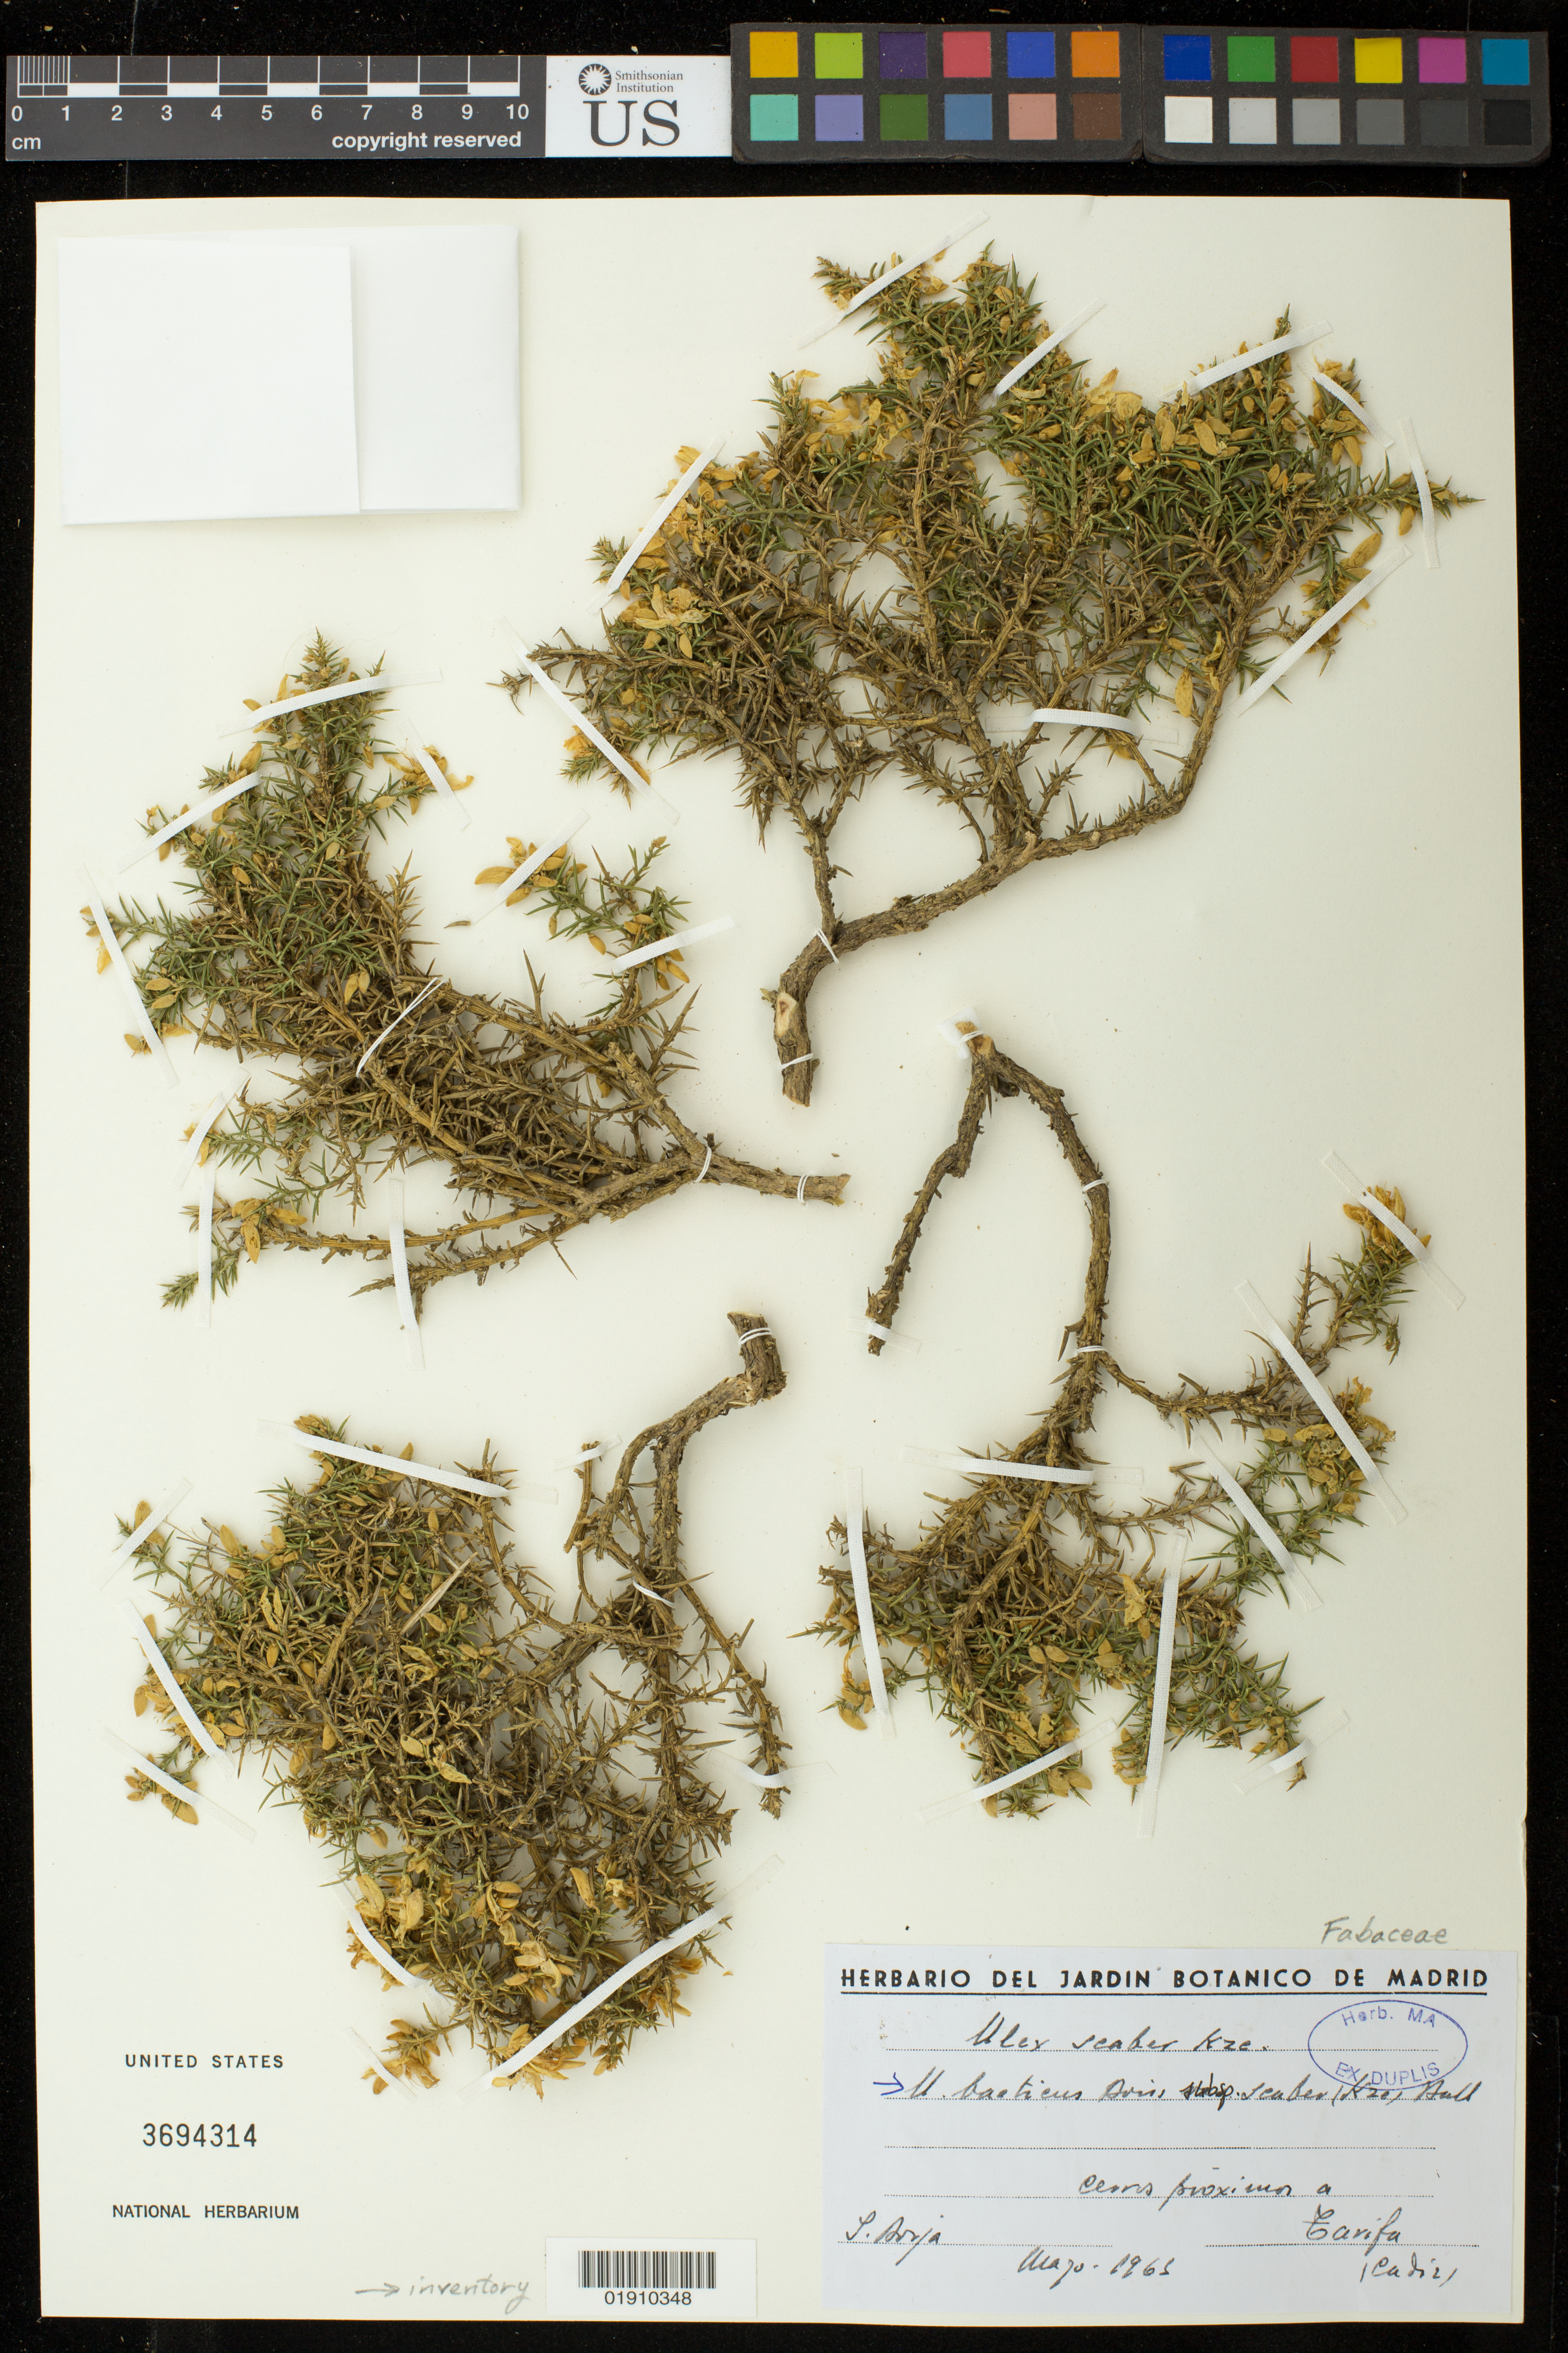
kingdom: Plantae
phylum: Tracheophyta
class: Magnoliopsida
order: Fabales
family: Fabaceae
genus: Ulex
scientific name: Ulex baeticus subsp. scaber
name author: (Kunze) Cubas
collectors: S. Aroja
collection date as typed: Augo. (?) 1965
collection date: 1965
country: Spain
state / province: Andalucia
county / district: Cadiz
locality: cerros proxiun a Carifa (Cadiz)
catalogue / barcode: US 3694314